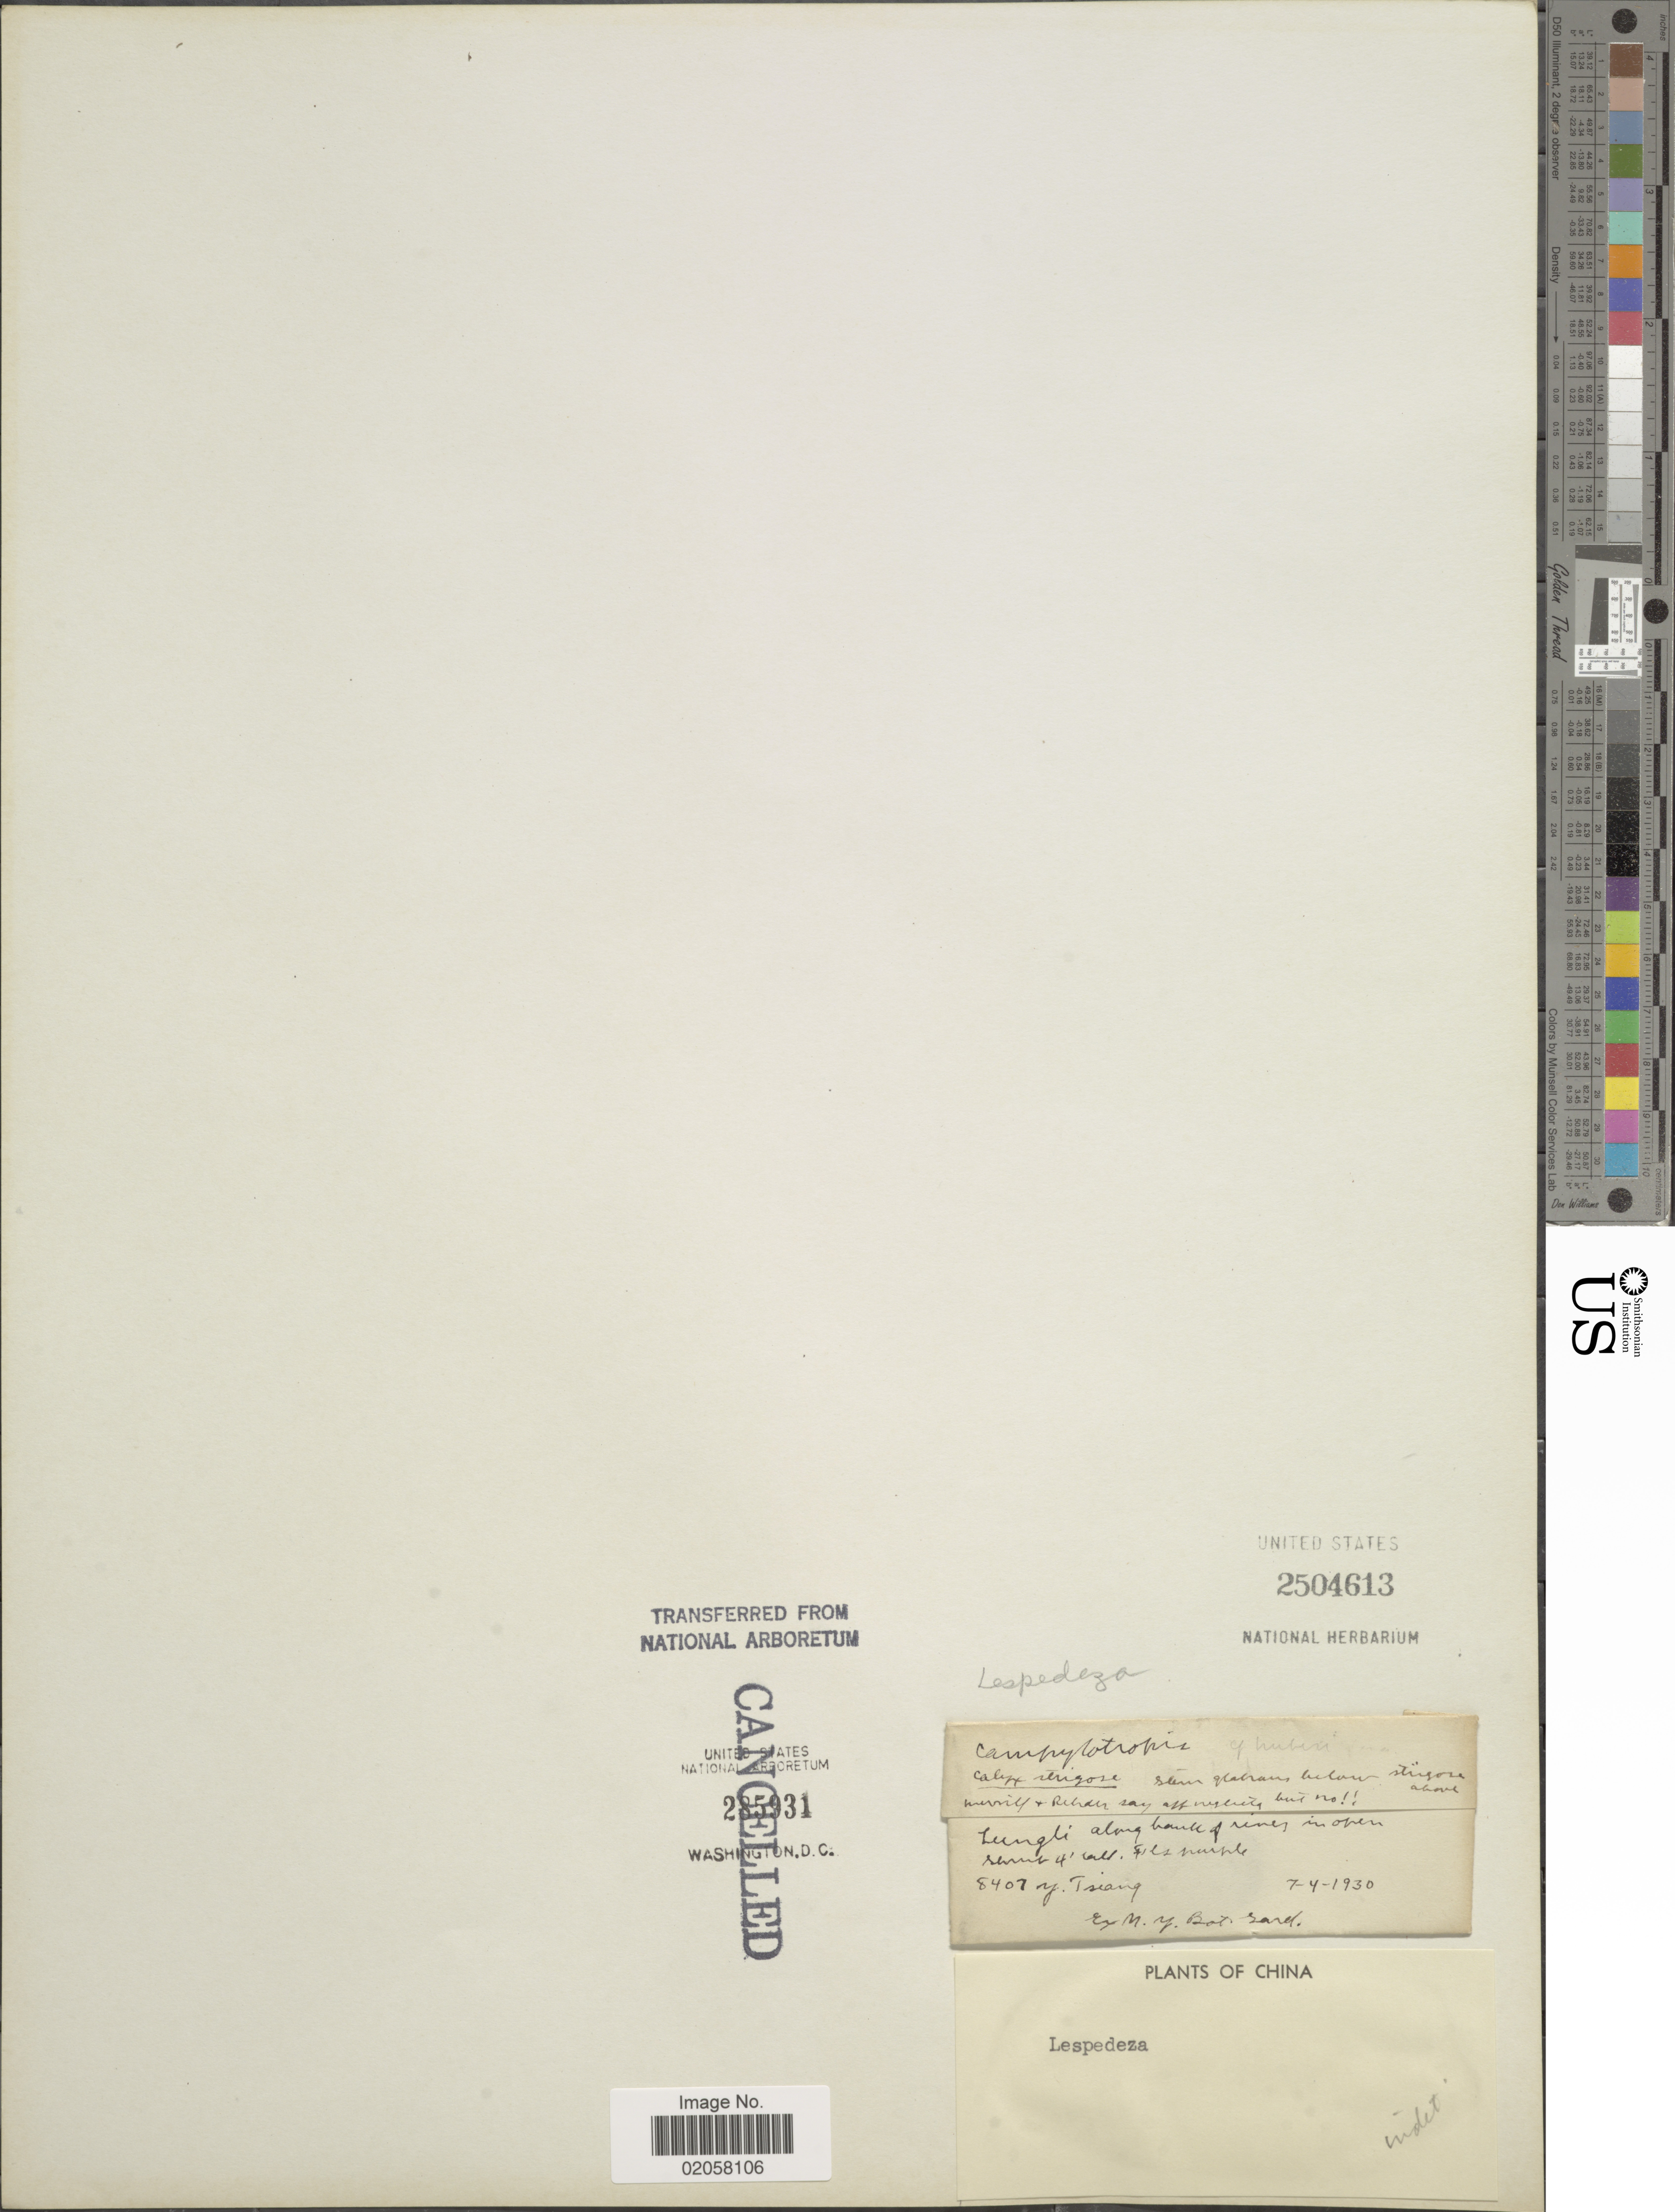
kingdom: Plantae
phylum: Tracheophyta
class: Magnoliopsida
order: Fabales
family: Fabaceae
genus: Lespedeza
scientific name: Lespedeza sp.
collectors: Y. Tsiang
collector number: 8407*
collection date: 1930-04-07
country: China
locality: Lungli [interpreted]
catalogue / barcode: US 2504613